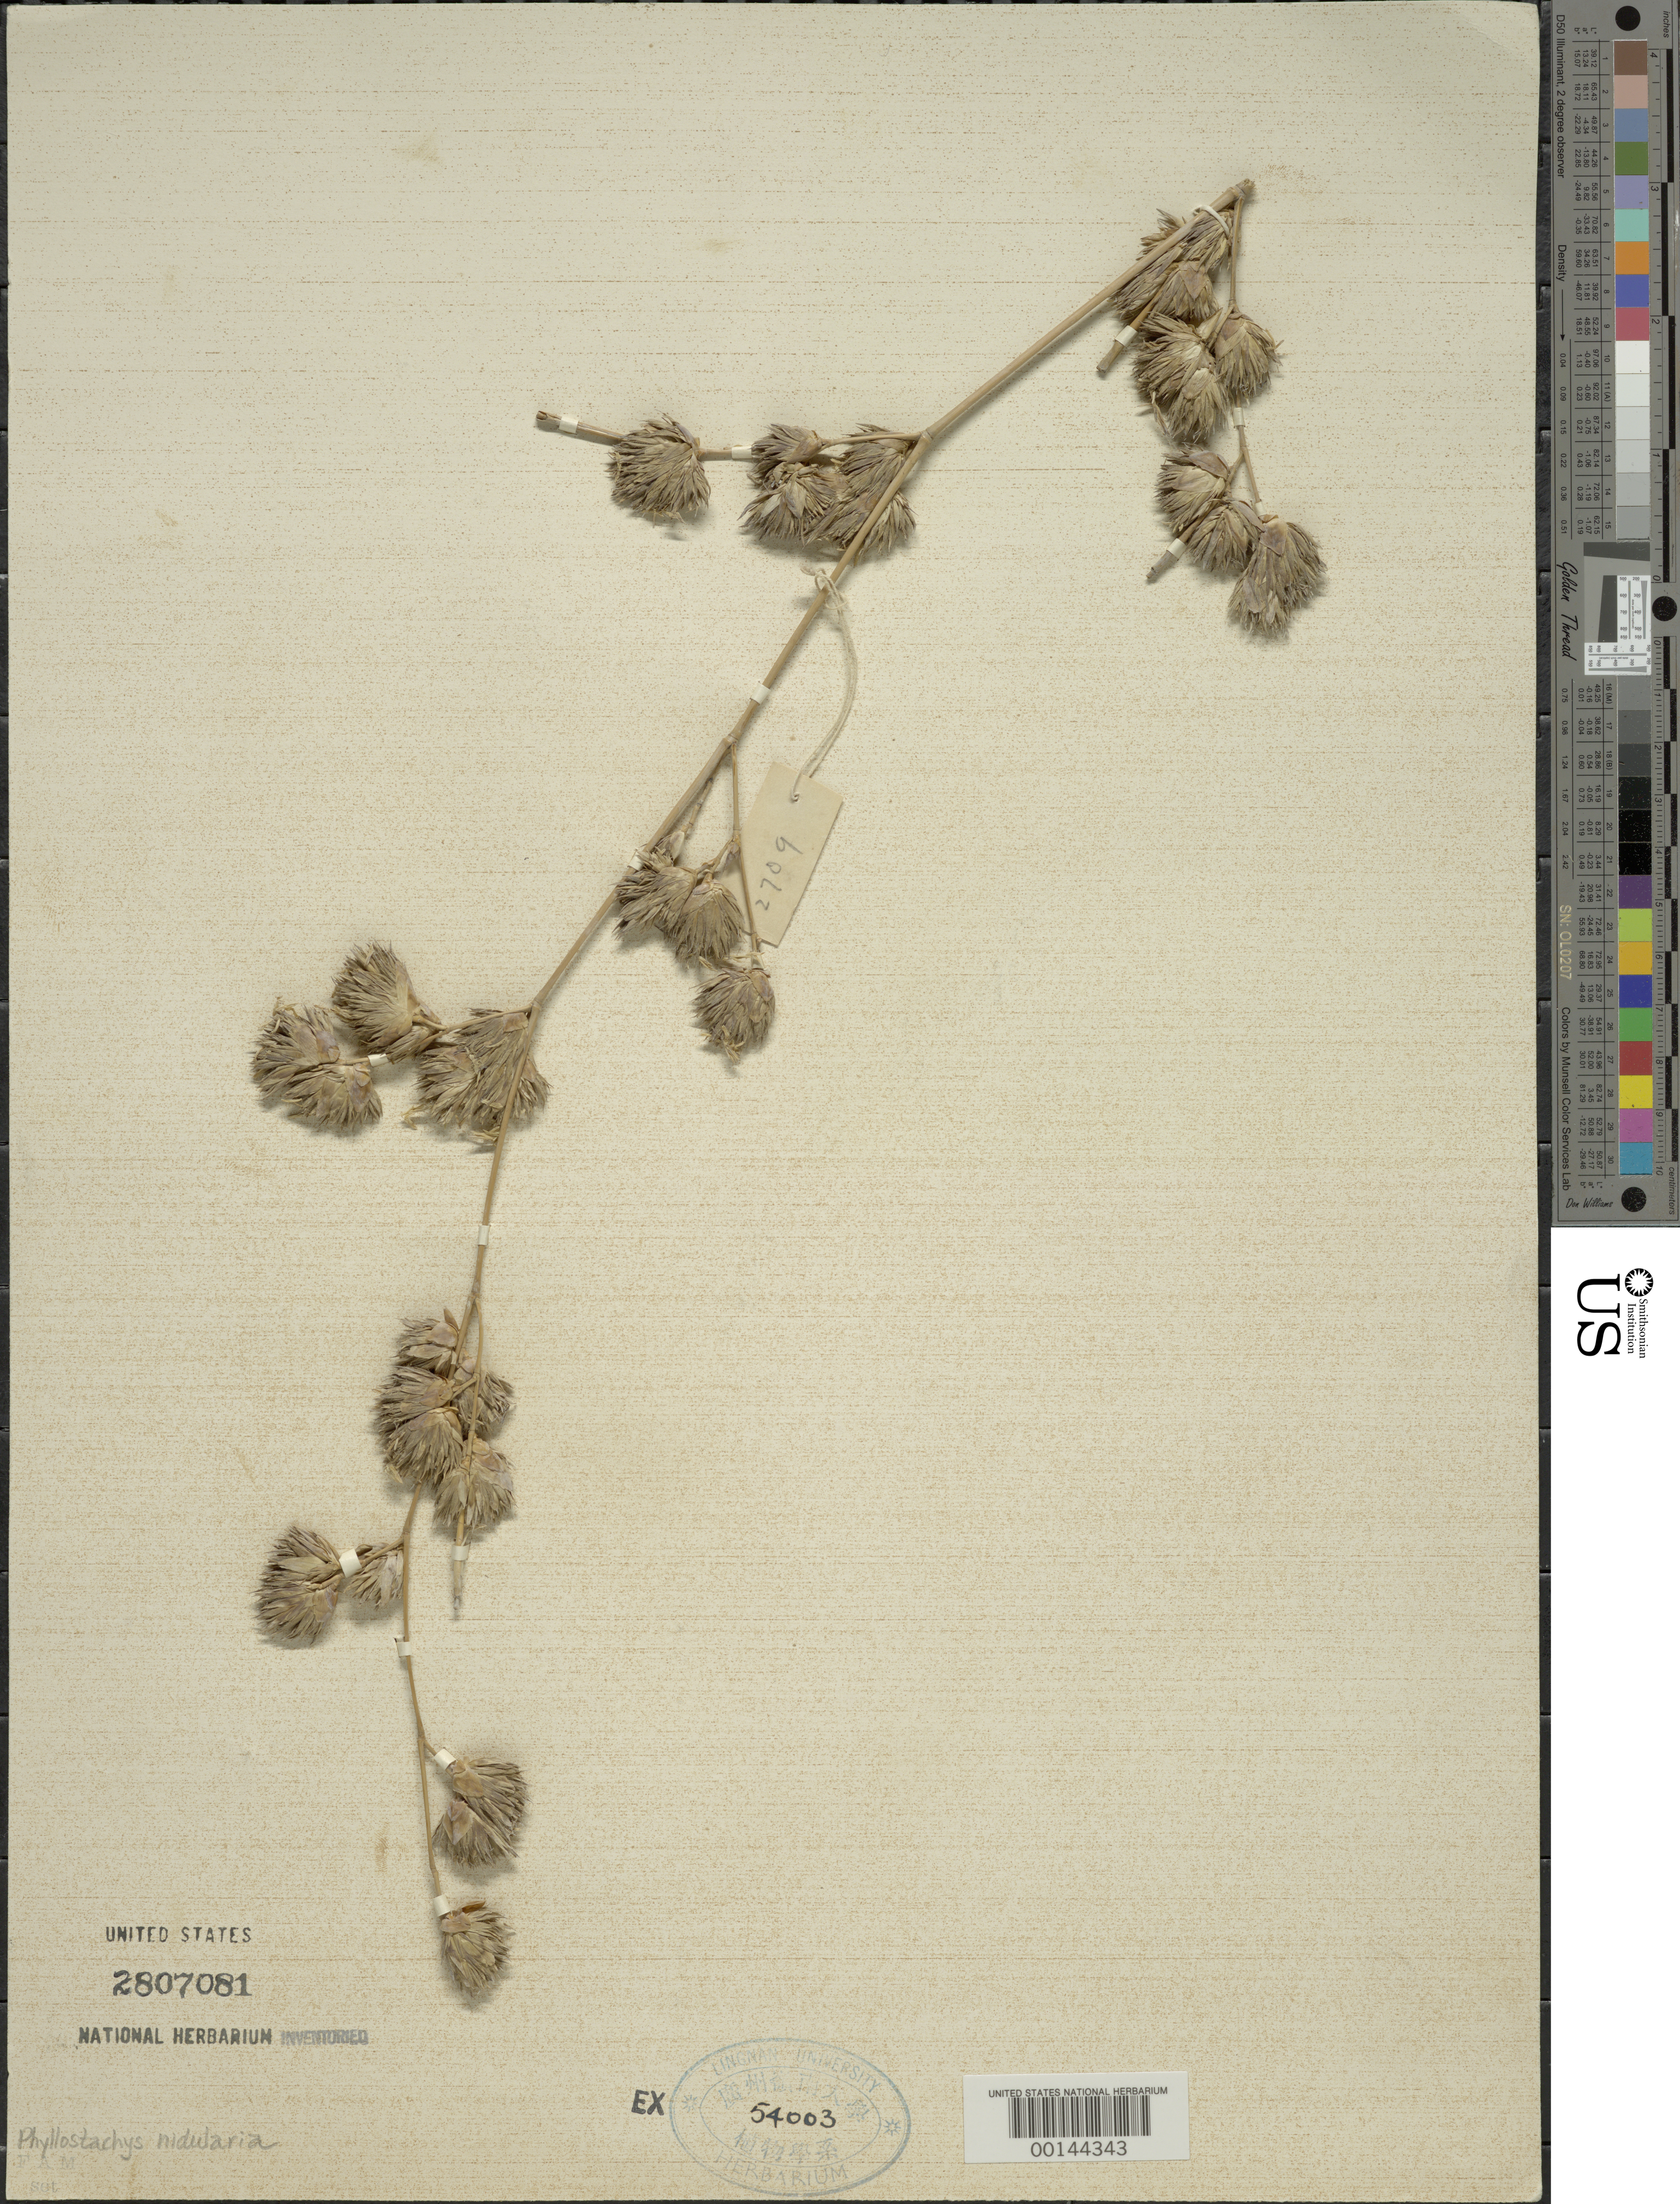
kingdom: Plantae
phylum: Tracheophyta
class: Liliopsida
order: Poales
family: Poaceae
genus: Phyllostachys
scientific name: Phyllostachys nidularia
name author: Munro ex Fenzi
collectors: R. C. Ching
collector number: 2709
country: China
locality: Anhwei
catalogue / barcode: US 2807081